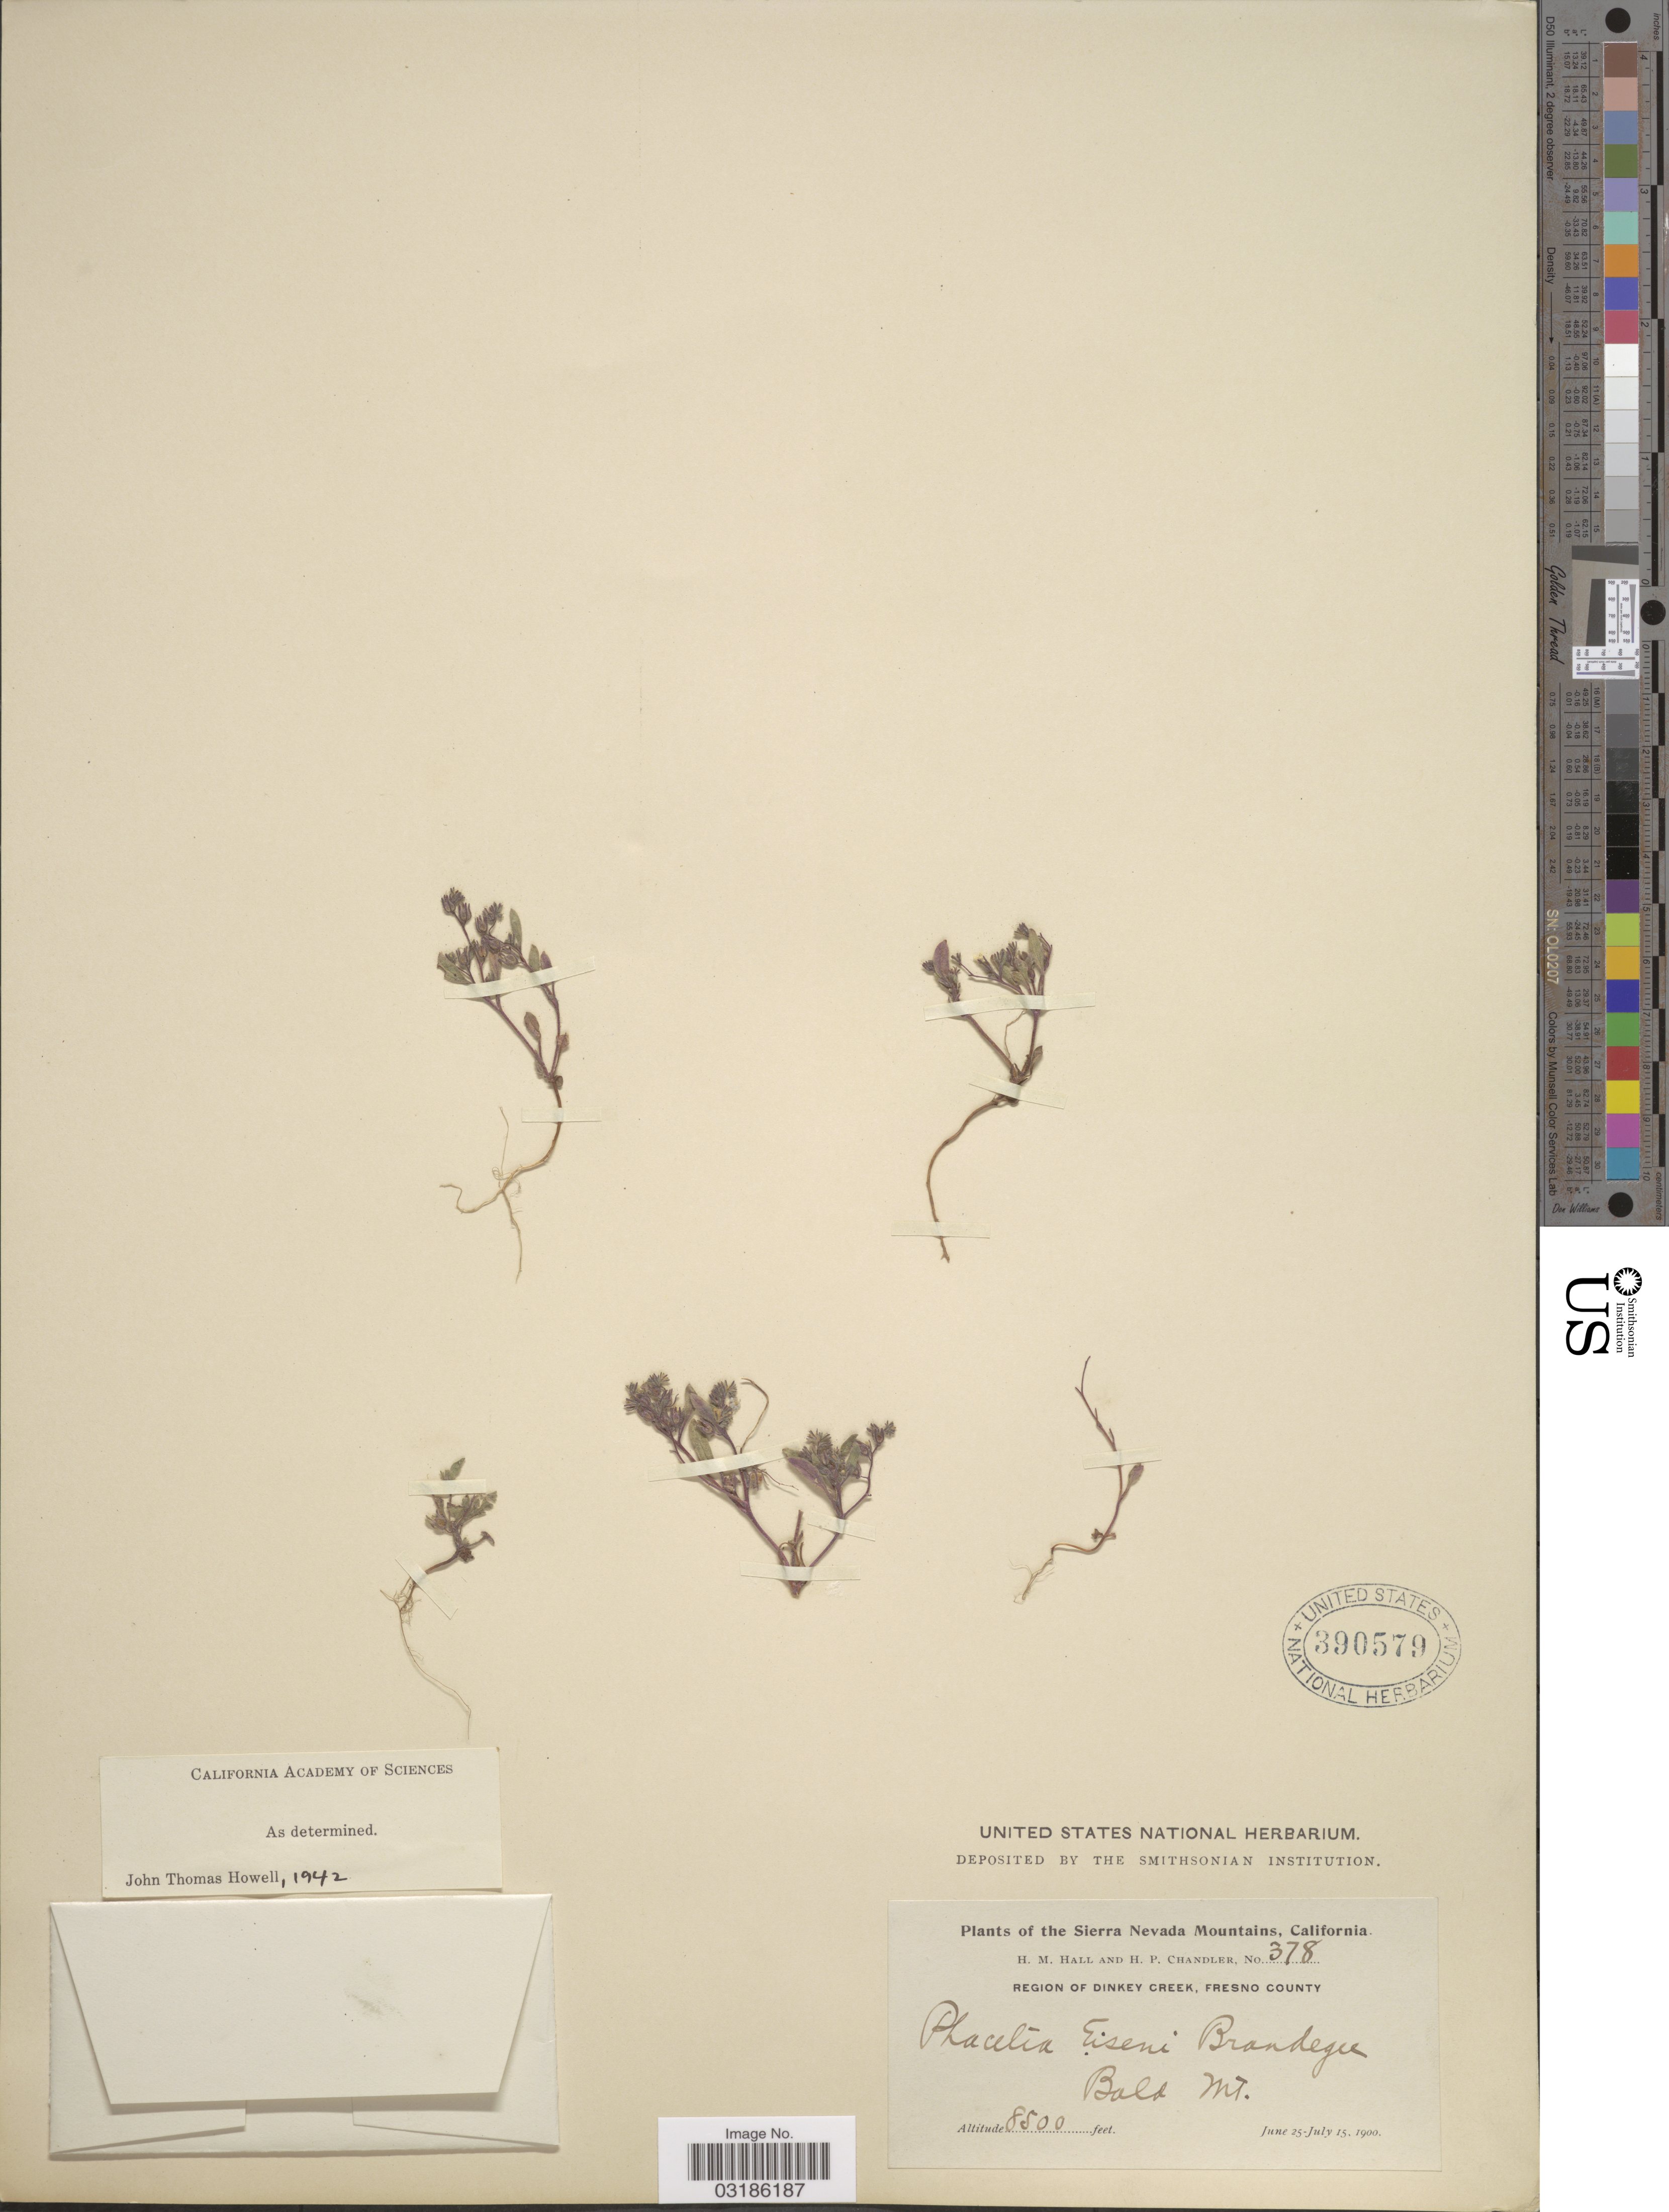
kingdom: Plantae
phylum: Tracheophyta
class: Magnoliopsida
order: Boraginales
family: Hydrophyllaceae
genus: Phacelia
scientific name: Phacelia eisenii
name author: Brandegee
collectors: H. M. Hall & H. Chandler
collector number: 378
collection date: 1900-06-25/1900-07-15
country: United States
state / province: California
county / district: Fresno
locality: Sierra Nevada Mountains. Region Dinkey Creek, Fresno County. Bald Mt.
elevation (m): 2591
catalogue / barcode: US 390579